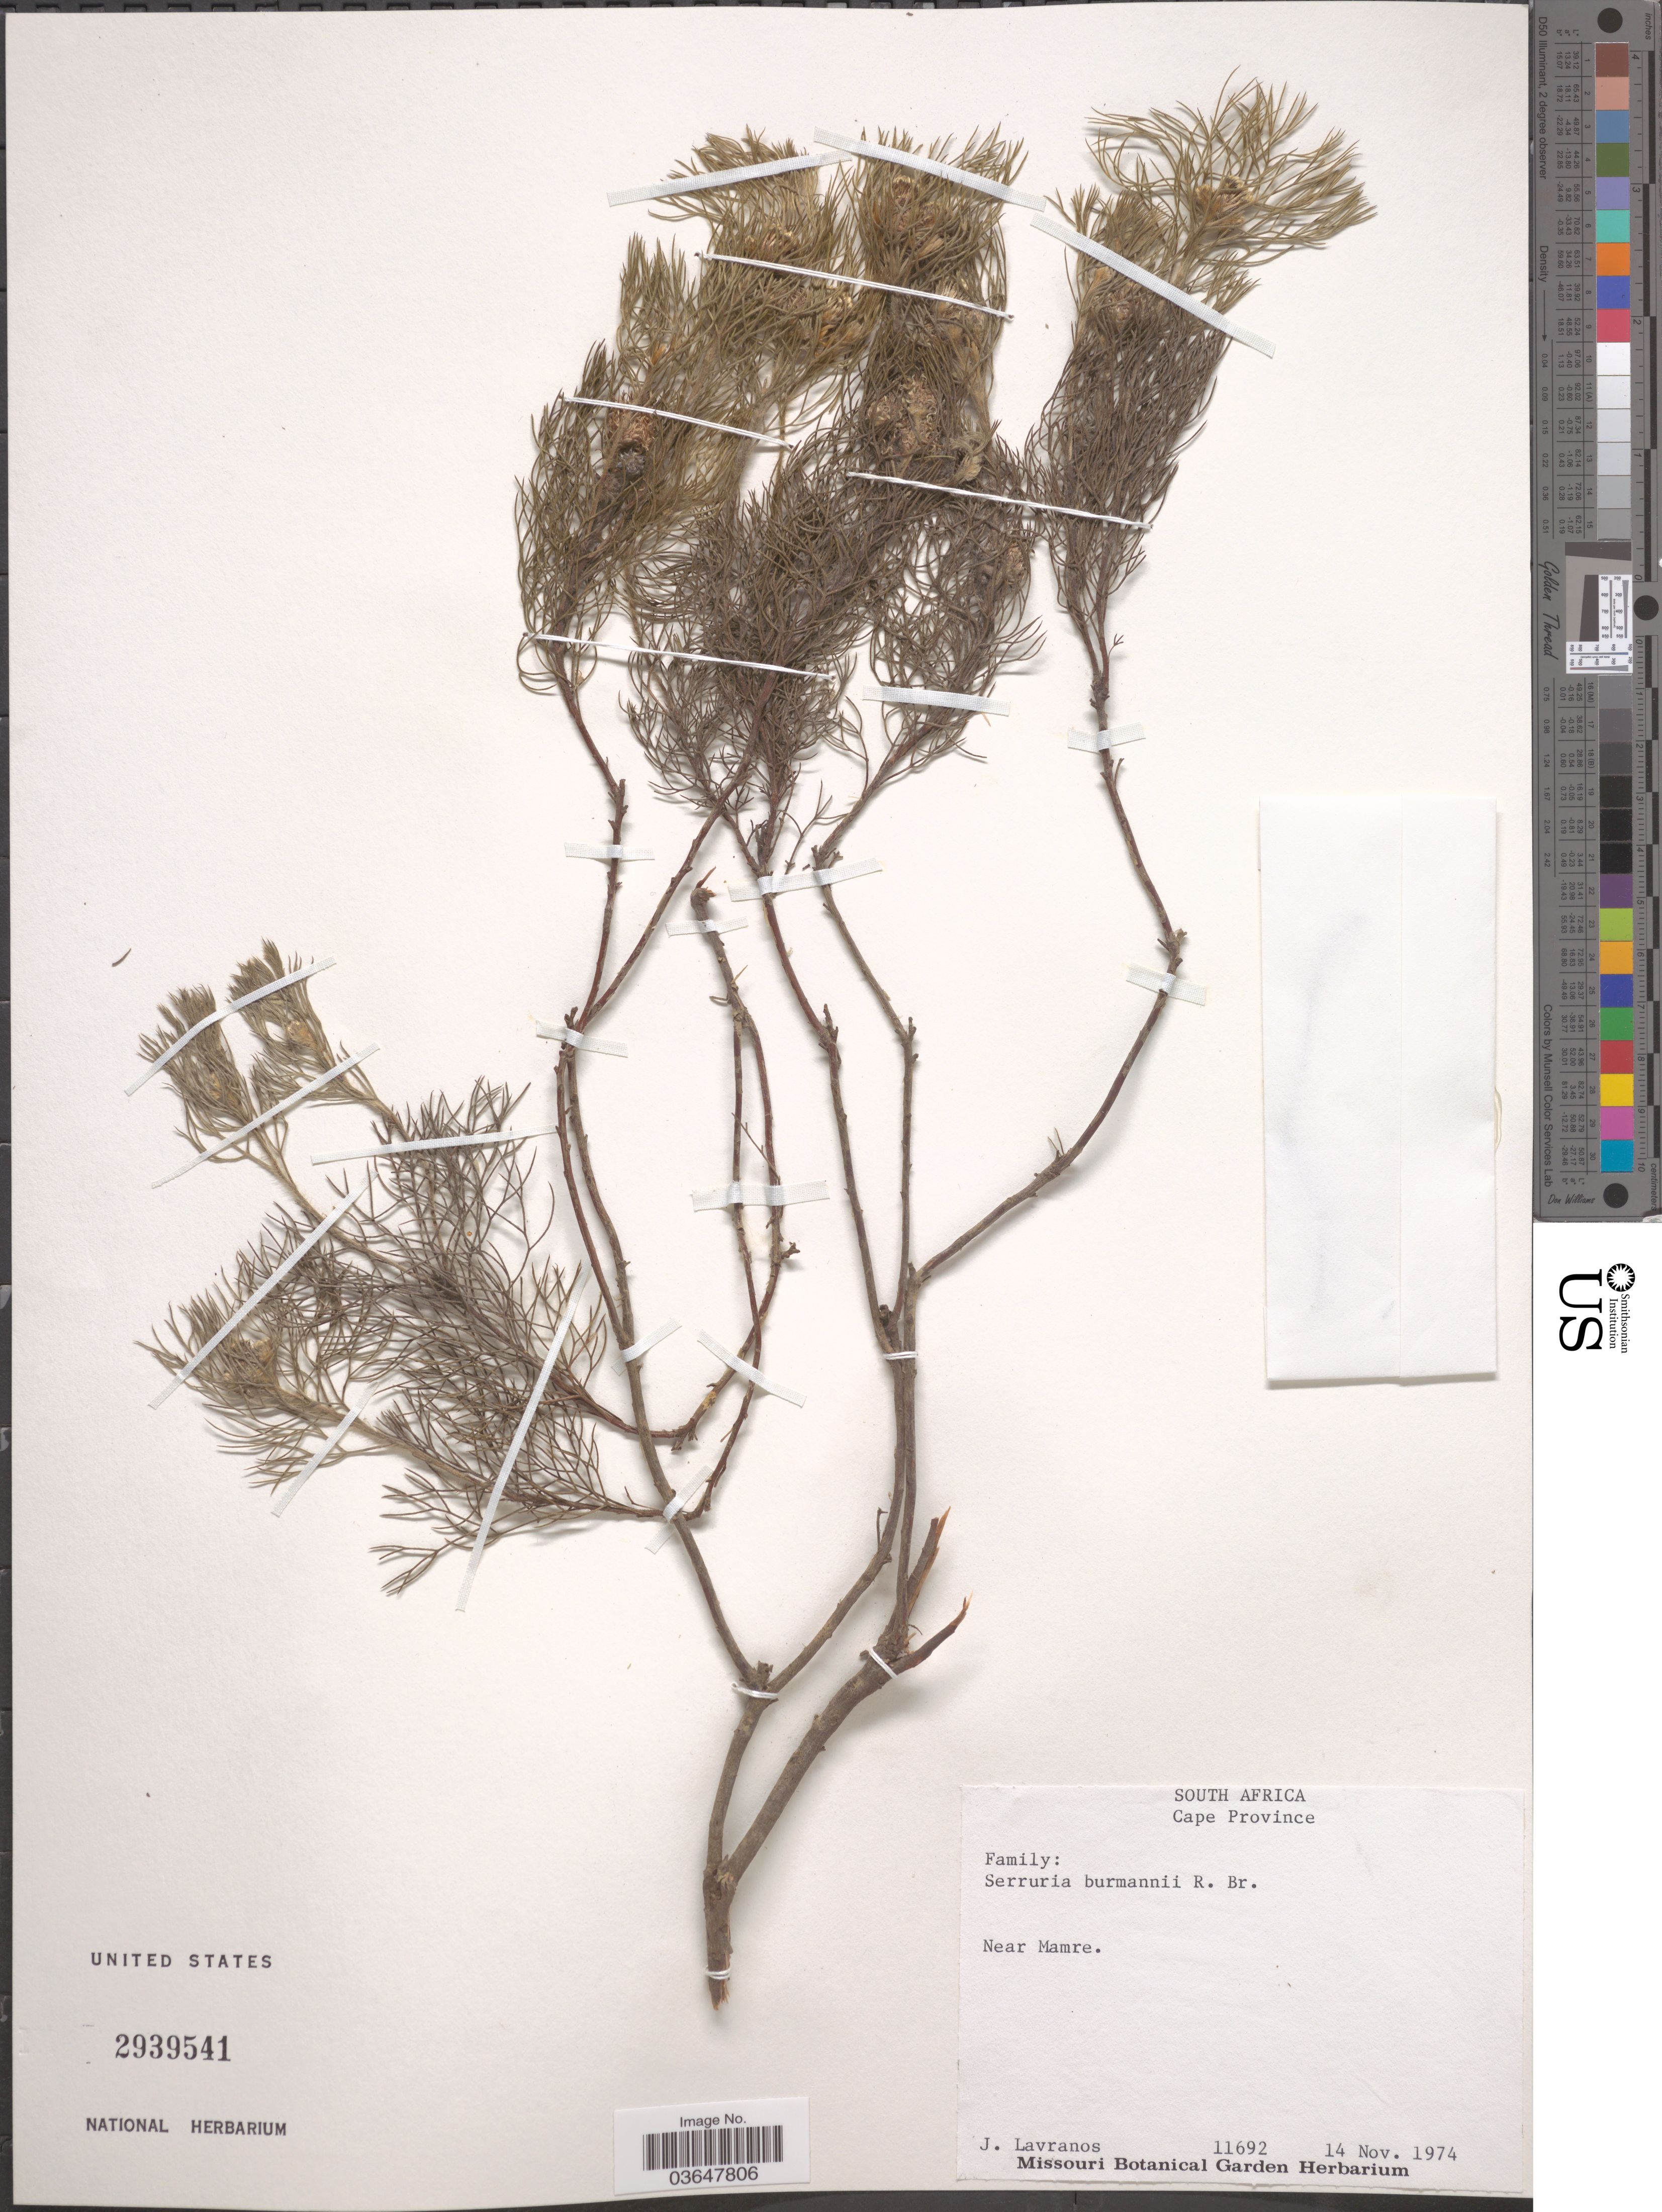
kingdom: Plantae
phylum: Tracheophyta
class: Magnoliopsida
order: Proteales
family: Proteaceae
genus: Serruria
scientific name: Serruria burmanni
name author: R. Br.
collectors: J. Lavranos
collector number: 11692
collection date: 1974-11-14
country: South Africa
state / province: Western Cape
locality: Near Mamre.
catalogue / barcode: US 2939541